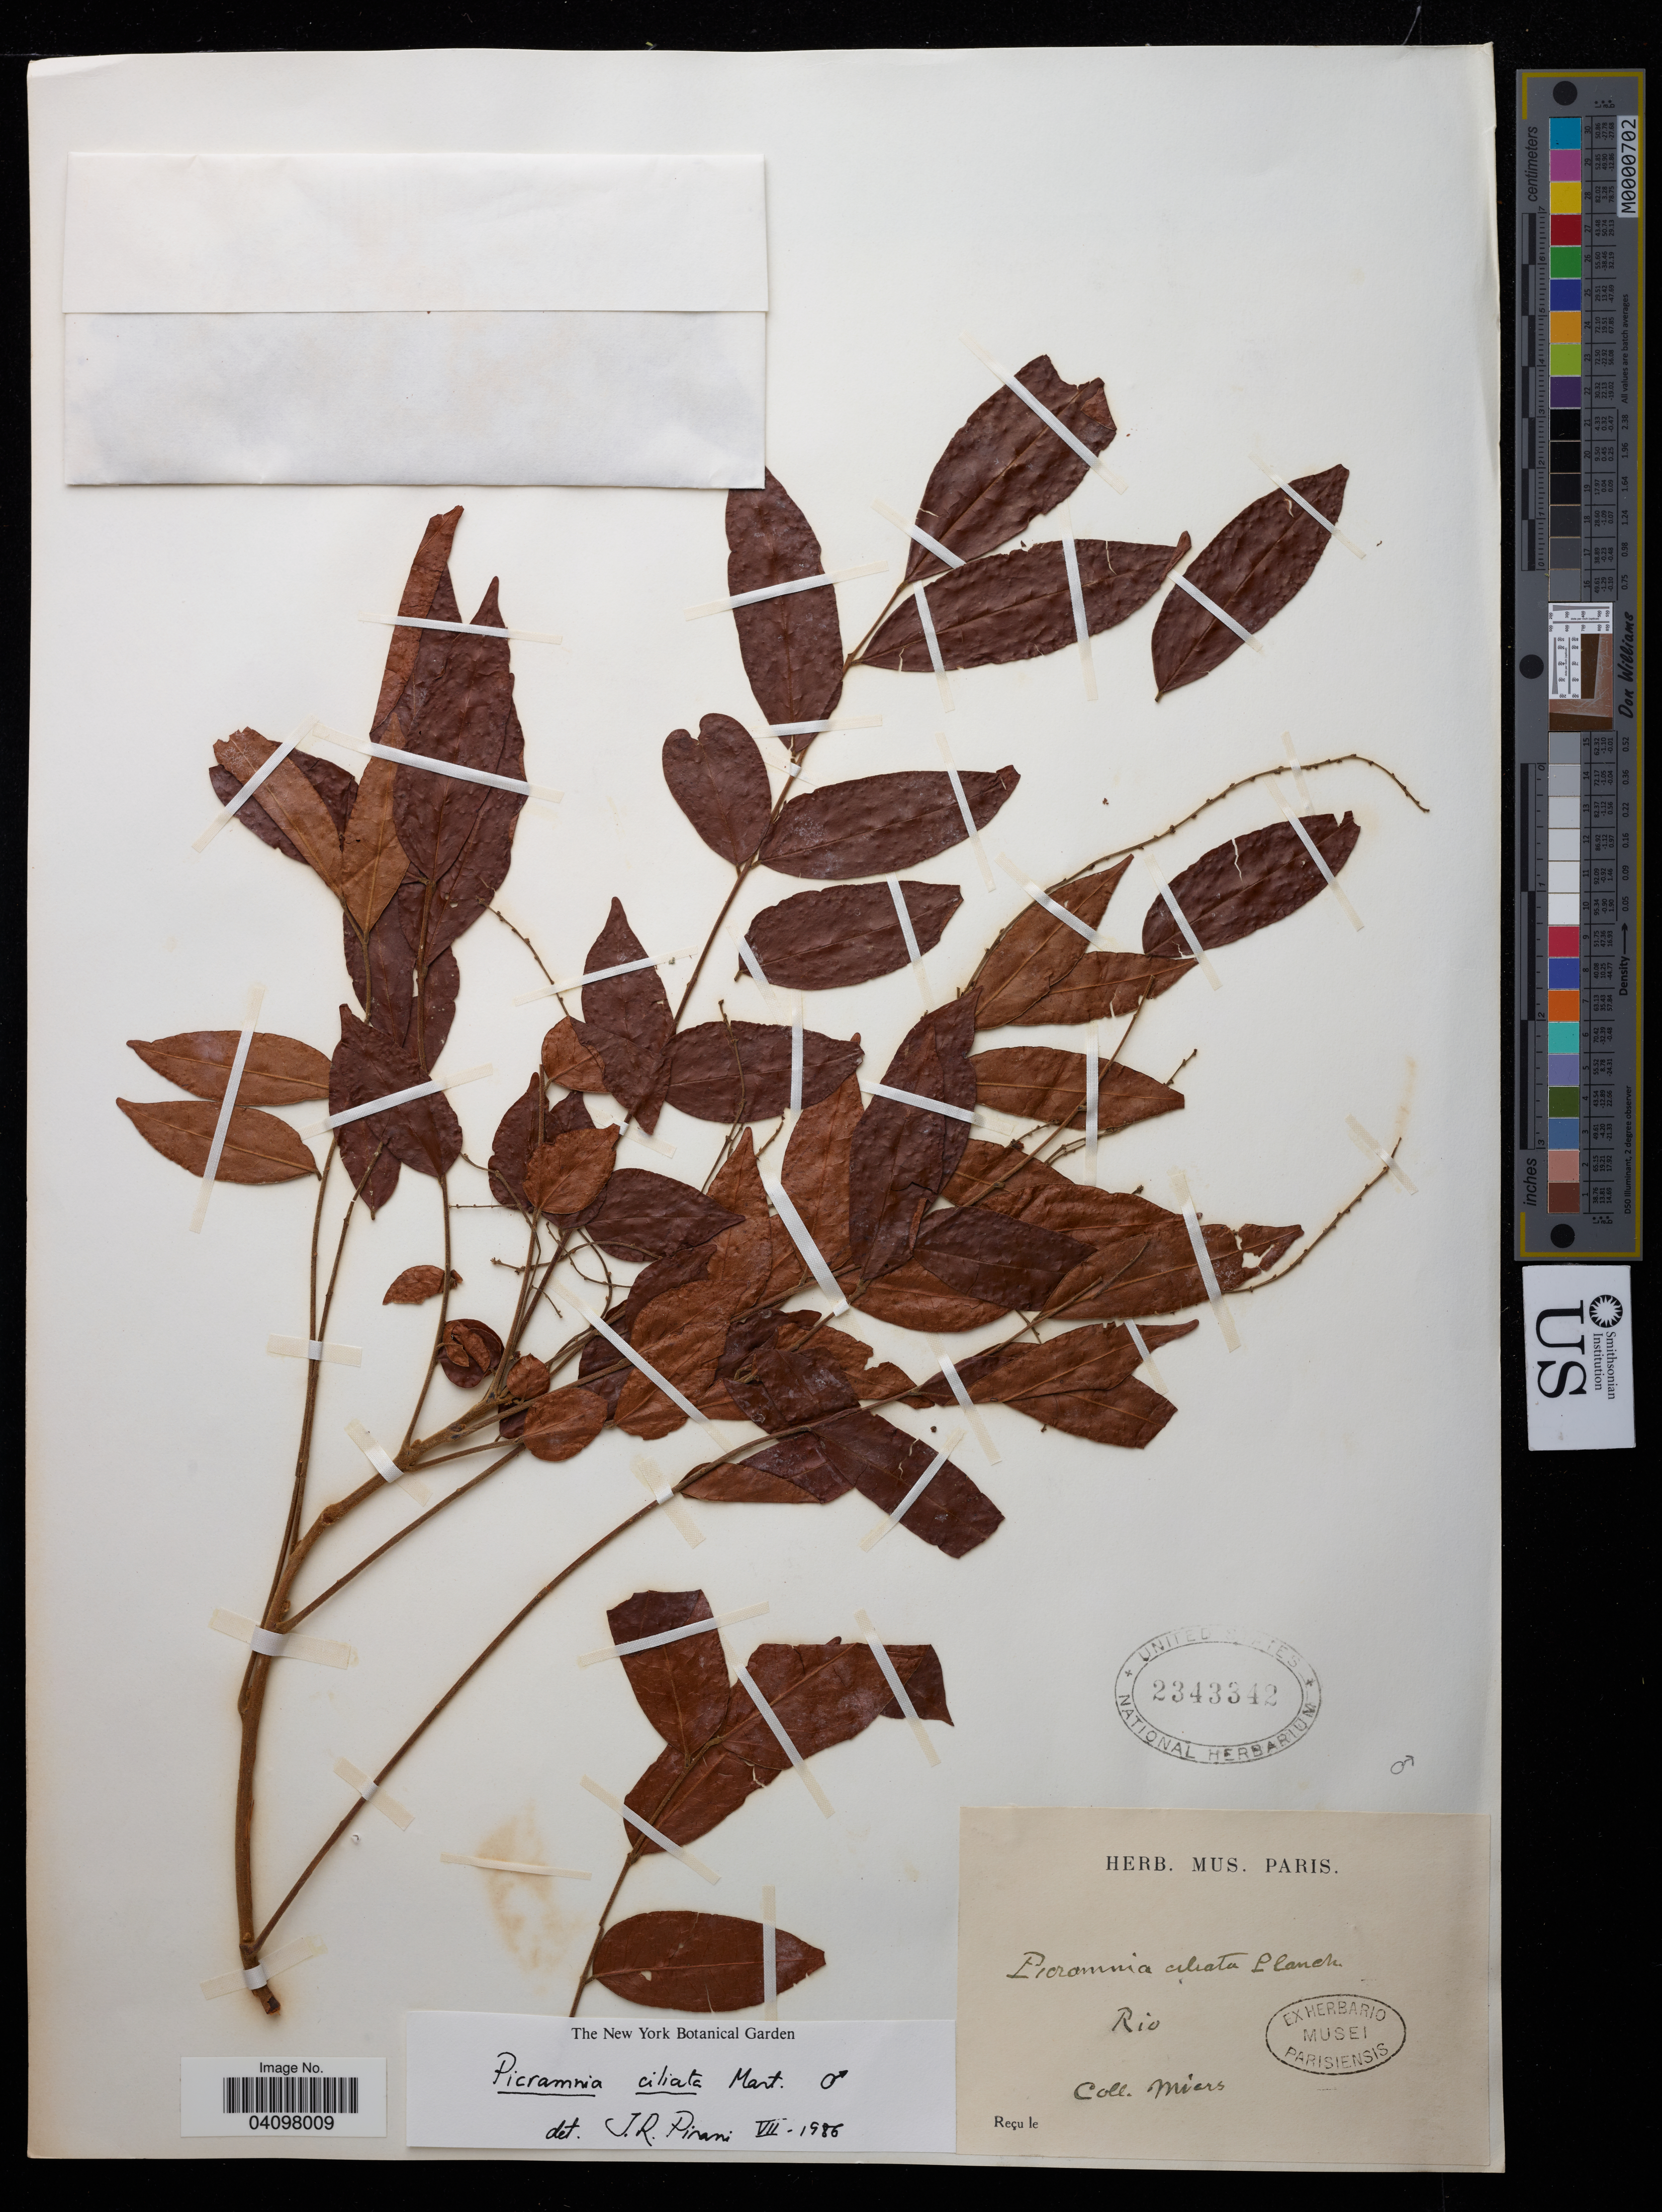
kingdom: Plantae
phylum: Tracheophyta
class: Magnoliopsida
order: Picramniales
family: Picramniaceae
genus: Picramnia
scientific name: Picramnia ciliata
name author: Mart.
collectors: Miers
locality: Rio.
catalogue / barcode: US 2343342